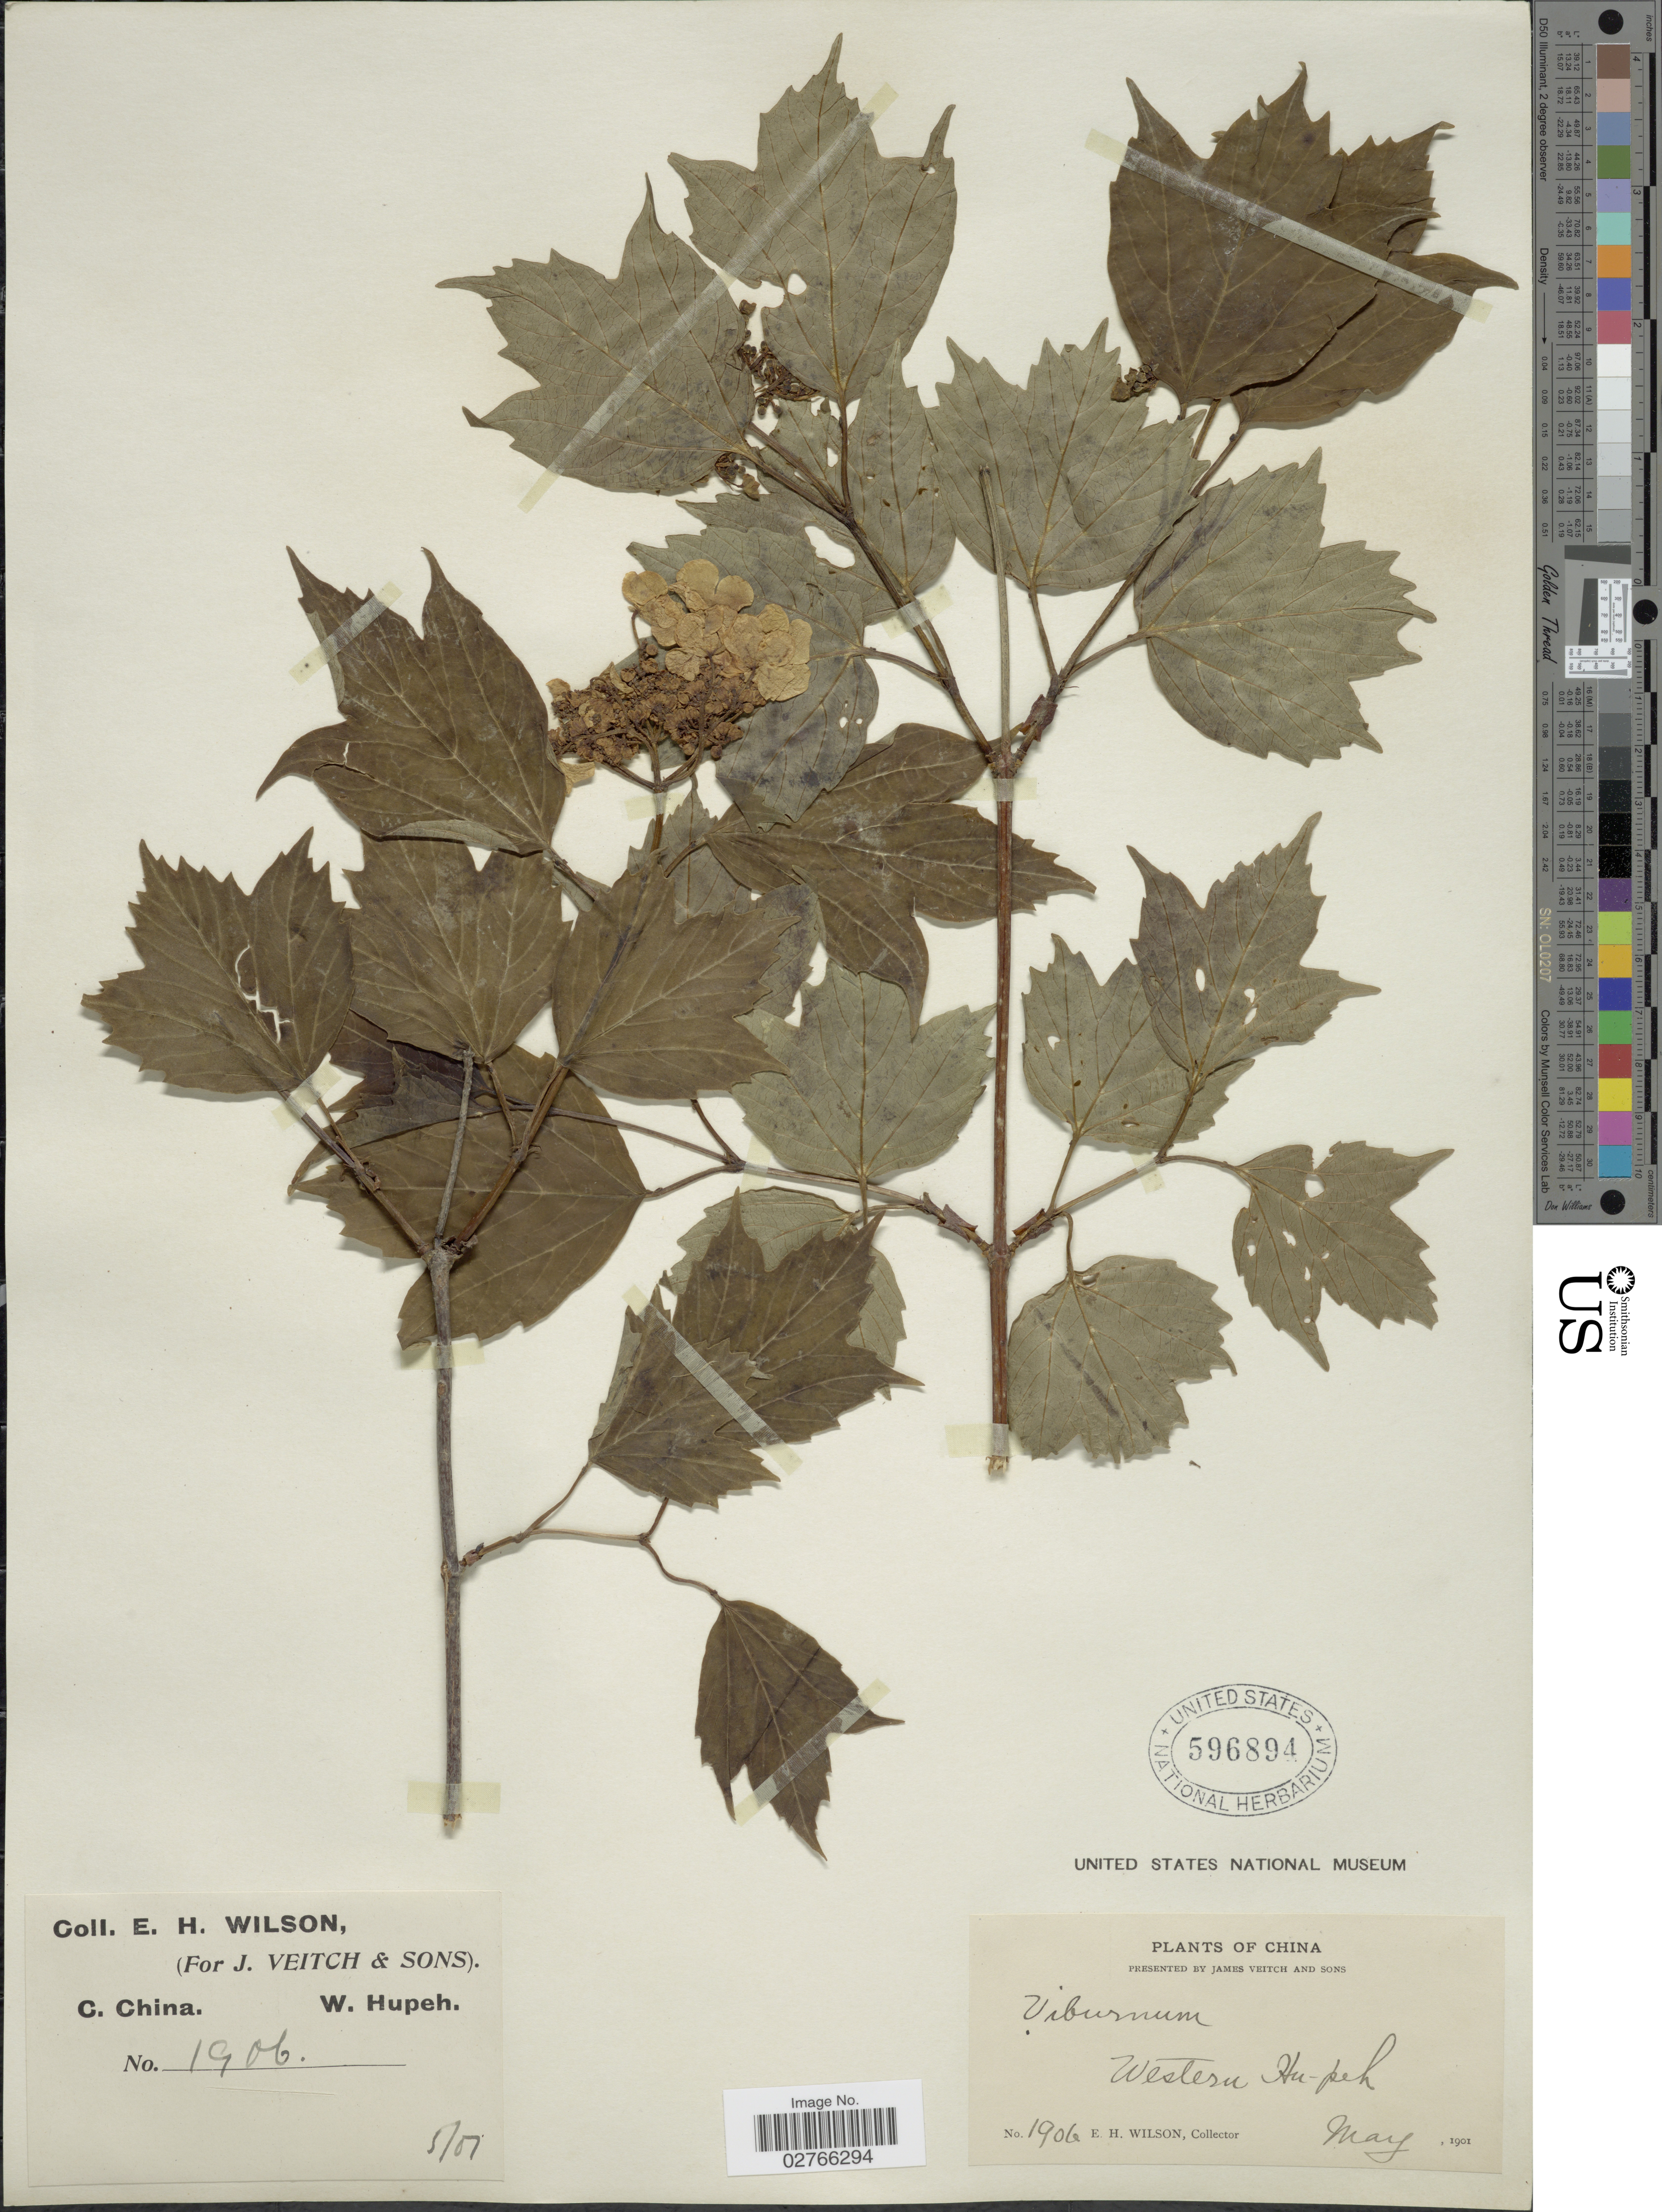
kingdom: Plantae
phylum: Tracheophyta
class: Magnoliopsida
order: Dipsacales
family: Viburnaceae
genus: Viburnum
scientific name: Viburnum opulus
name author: L.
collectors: E. Wilson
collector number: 1906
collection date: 1901-05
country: China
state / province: Hubei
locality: C. China, Western Hupeh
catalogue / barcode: US 596894